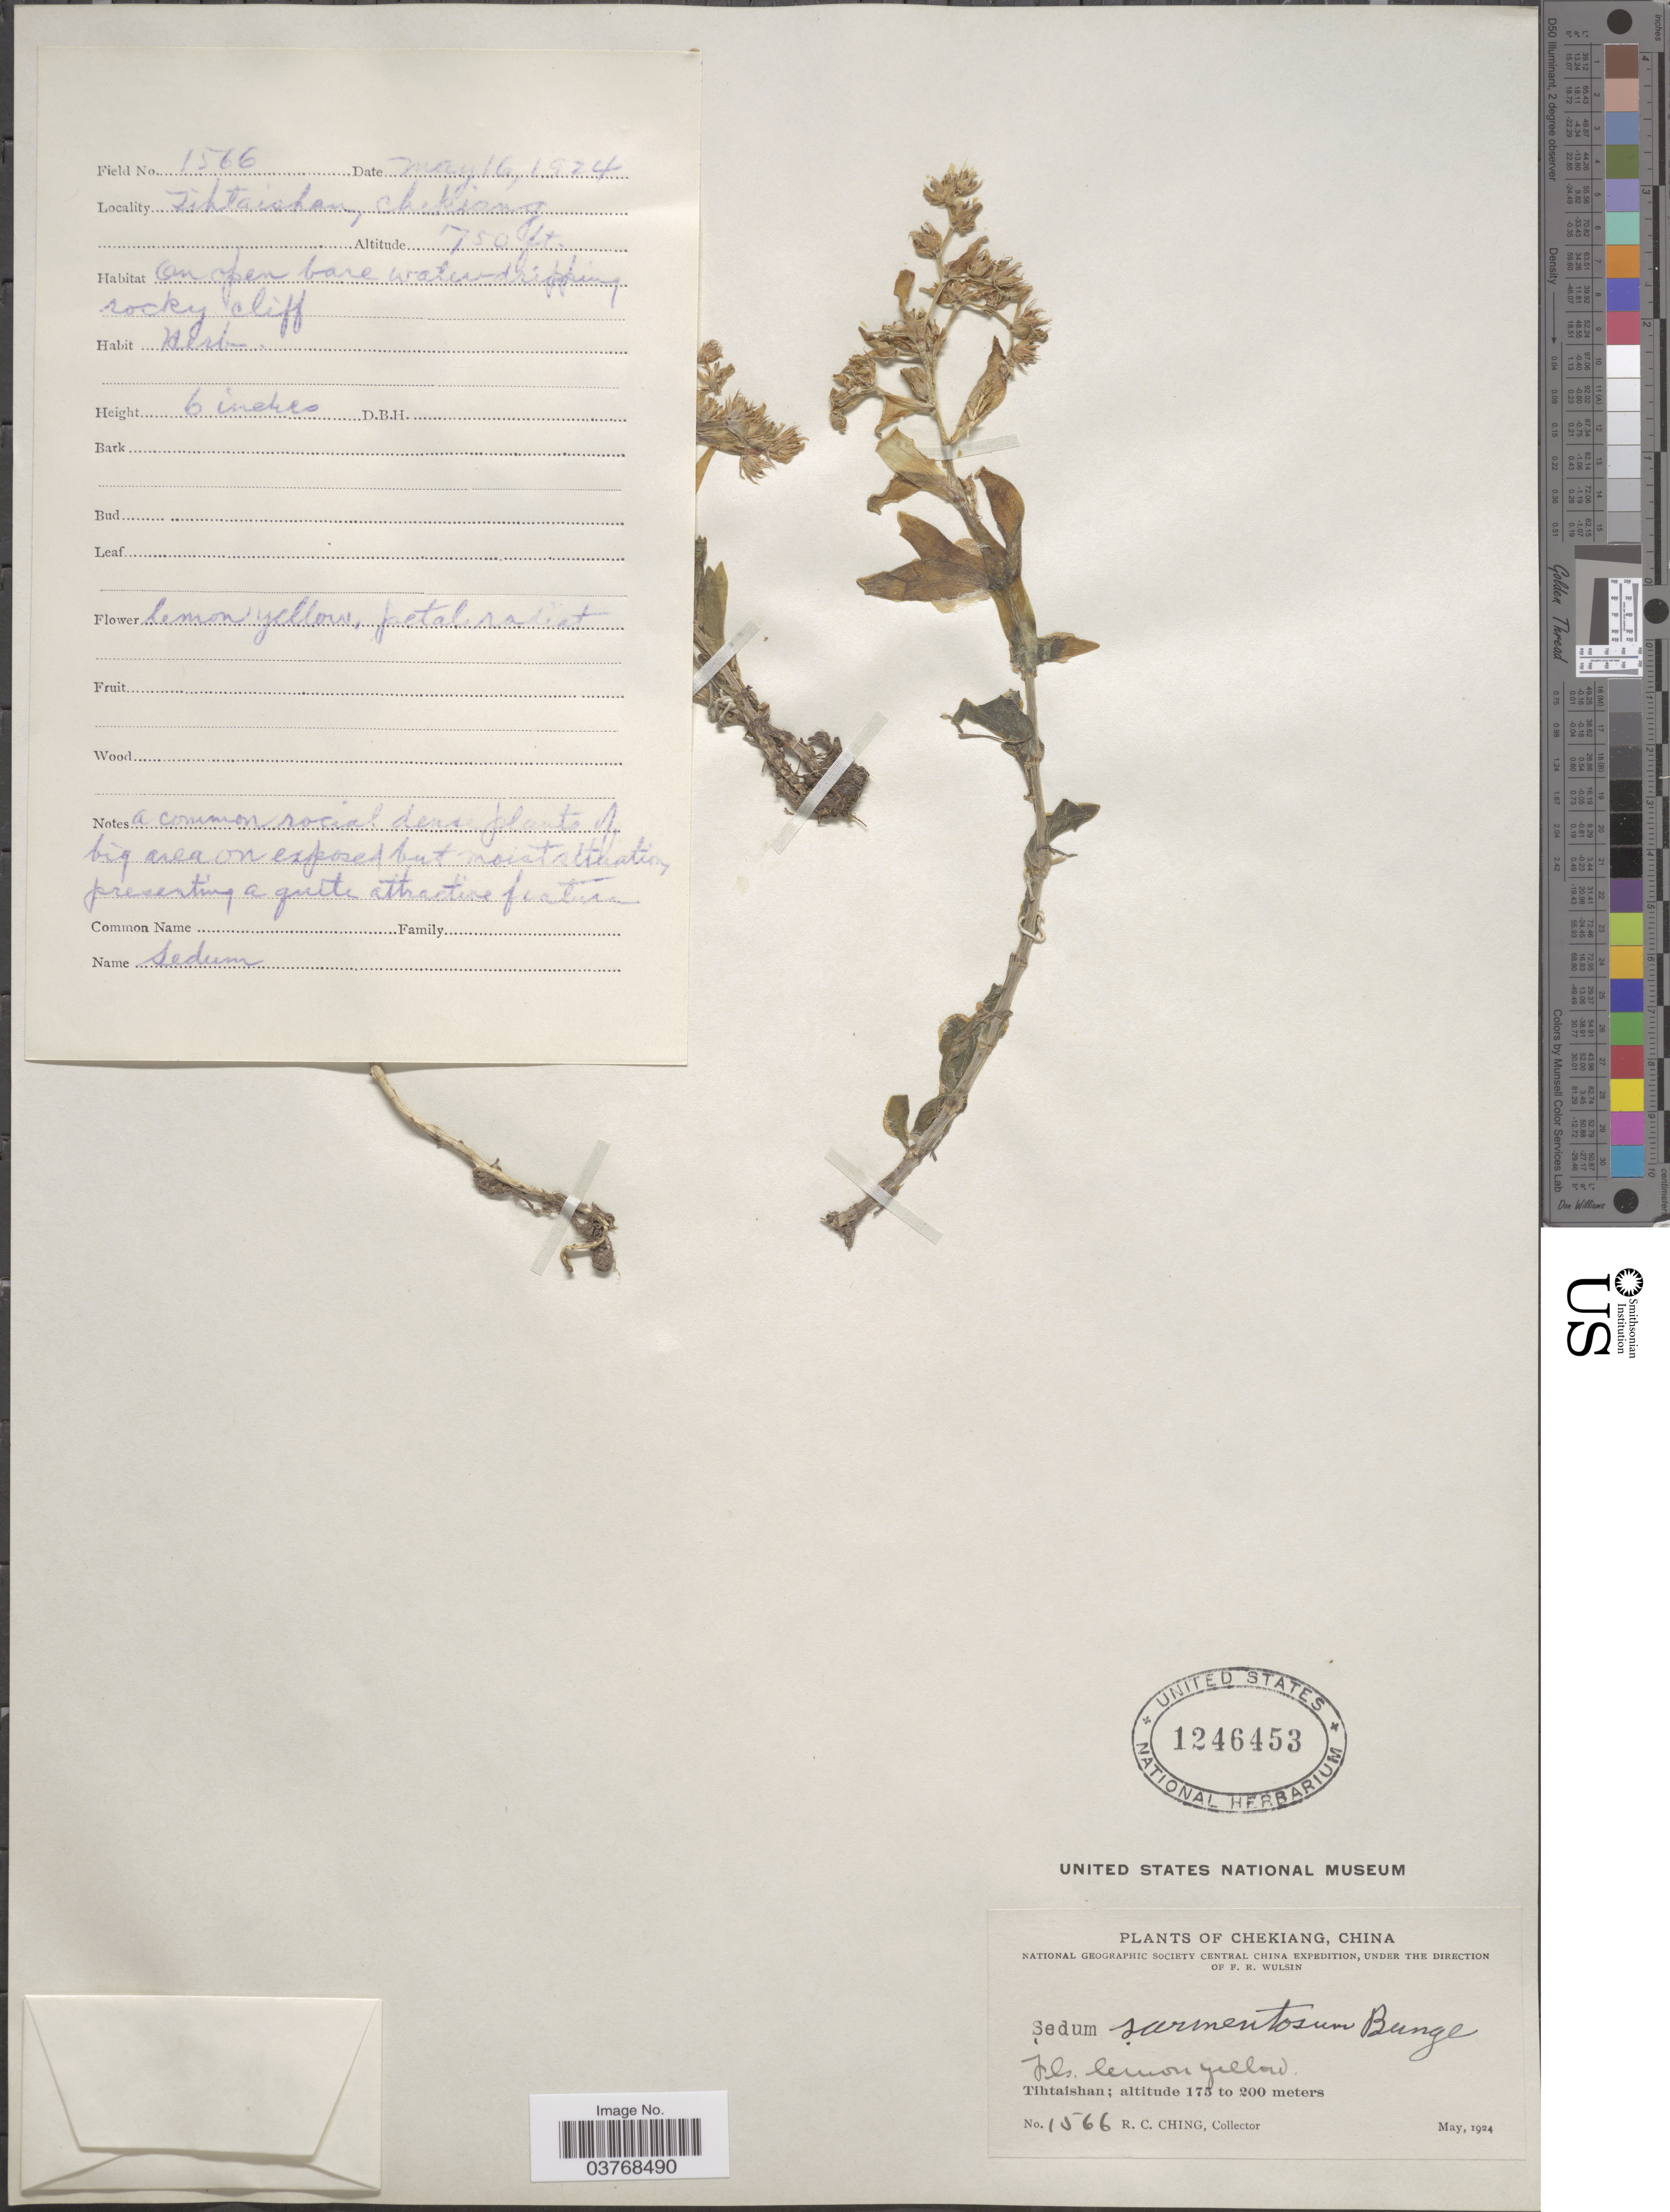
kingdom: Plantae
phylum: Tracheophyta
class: Magnoliopsida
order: Saxifragales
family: Crassulaceae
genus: Sedum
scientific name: Sedum sarmentosum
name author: Bunge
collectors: R. C. Ching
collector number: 1566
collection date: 1924-05-16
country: China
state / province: Zhejiang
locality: Chekiang. Tihtaishan.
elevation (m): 229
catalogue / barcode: US 1246453